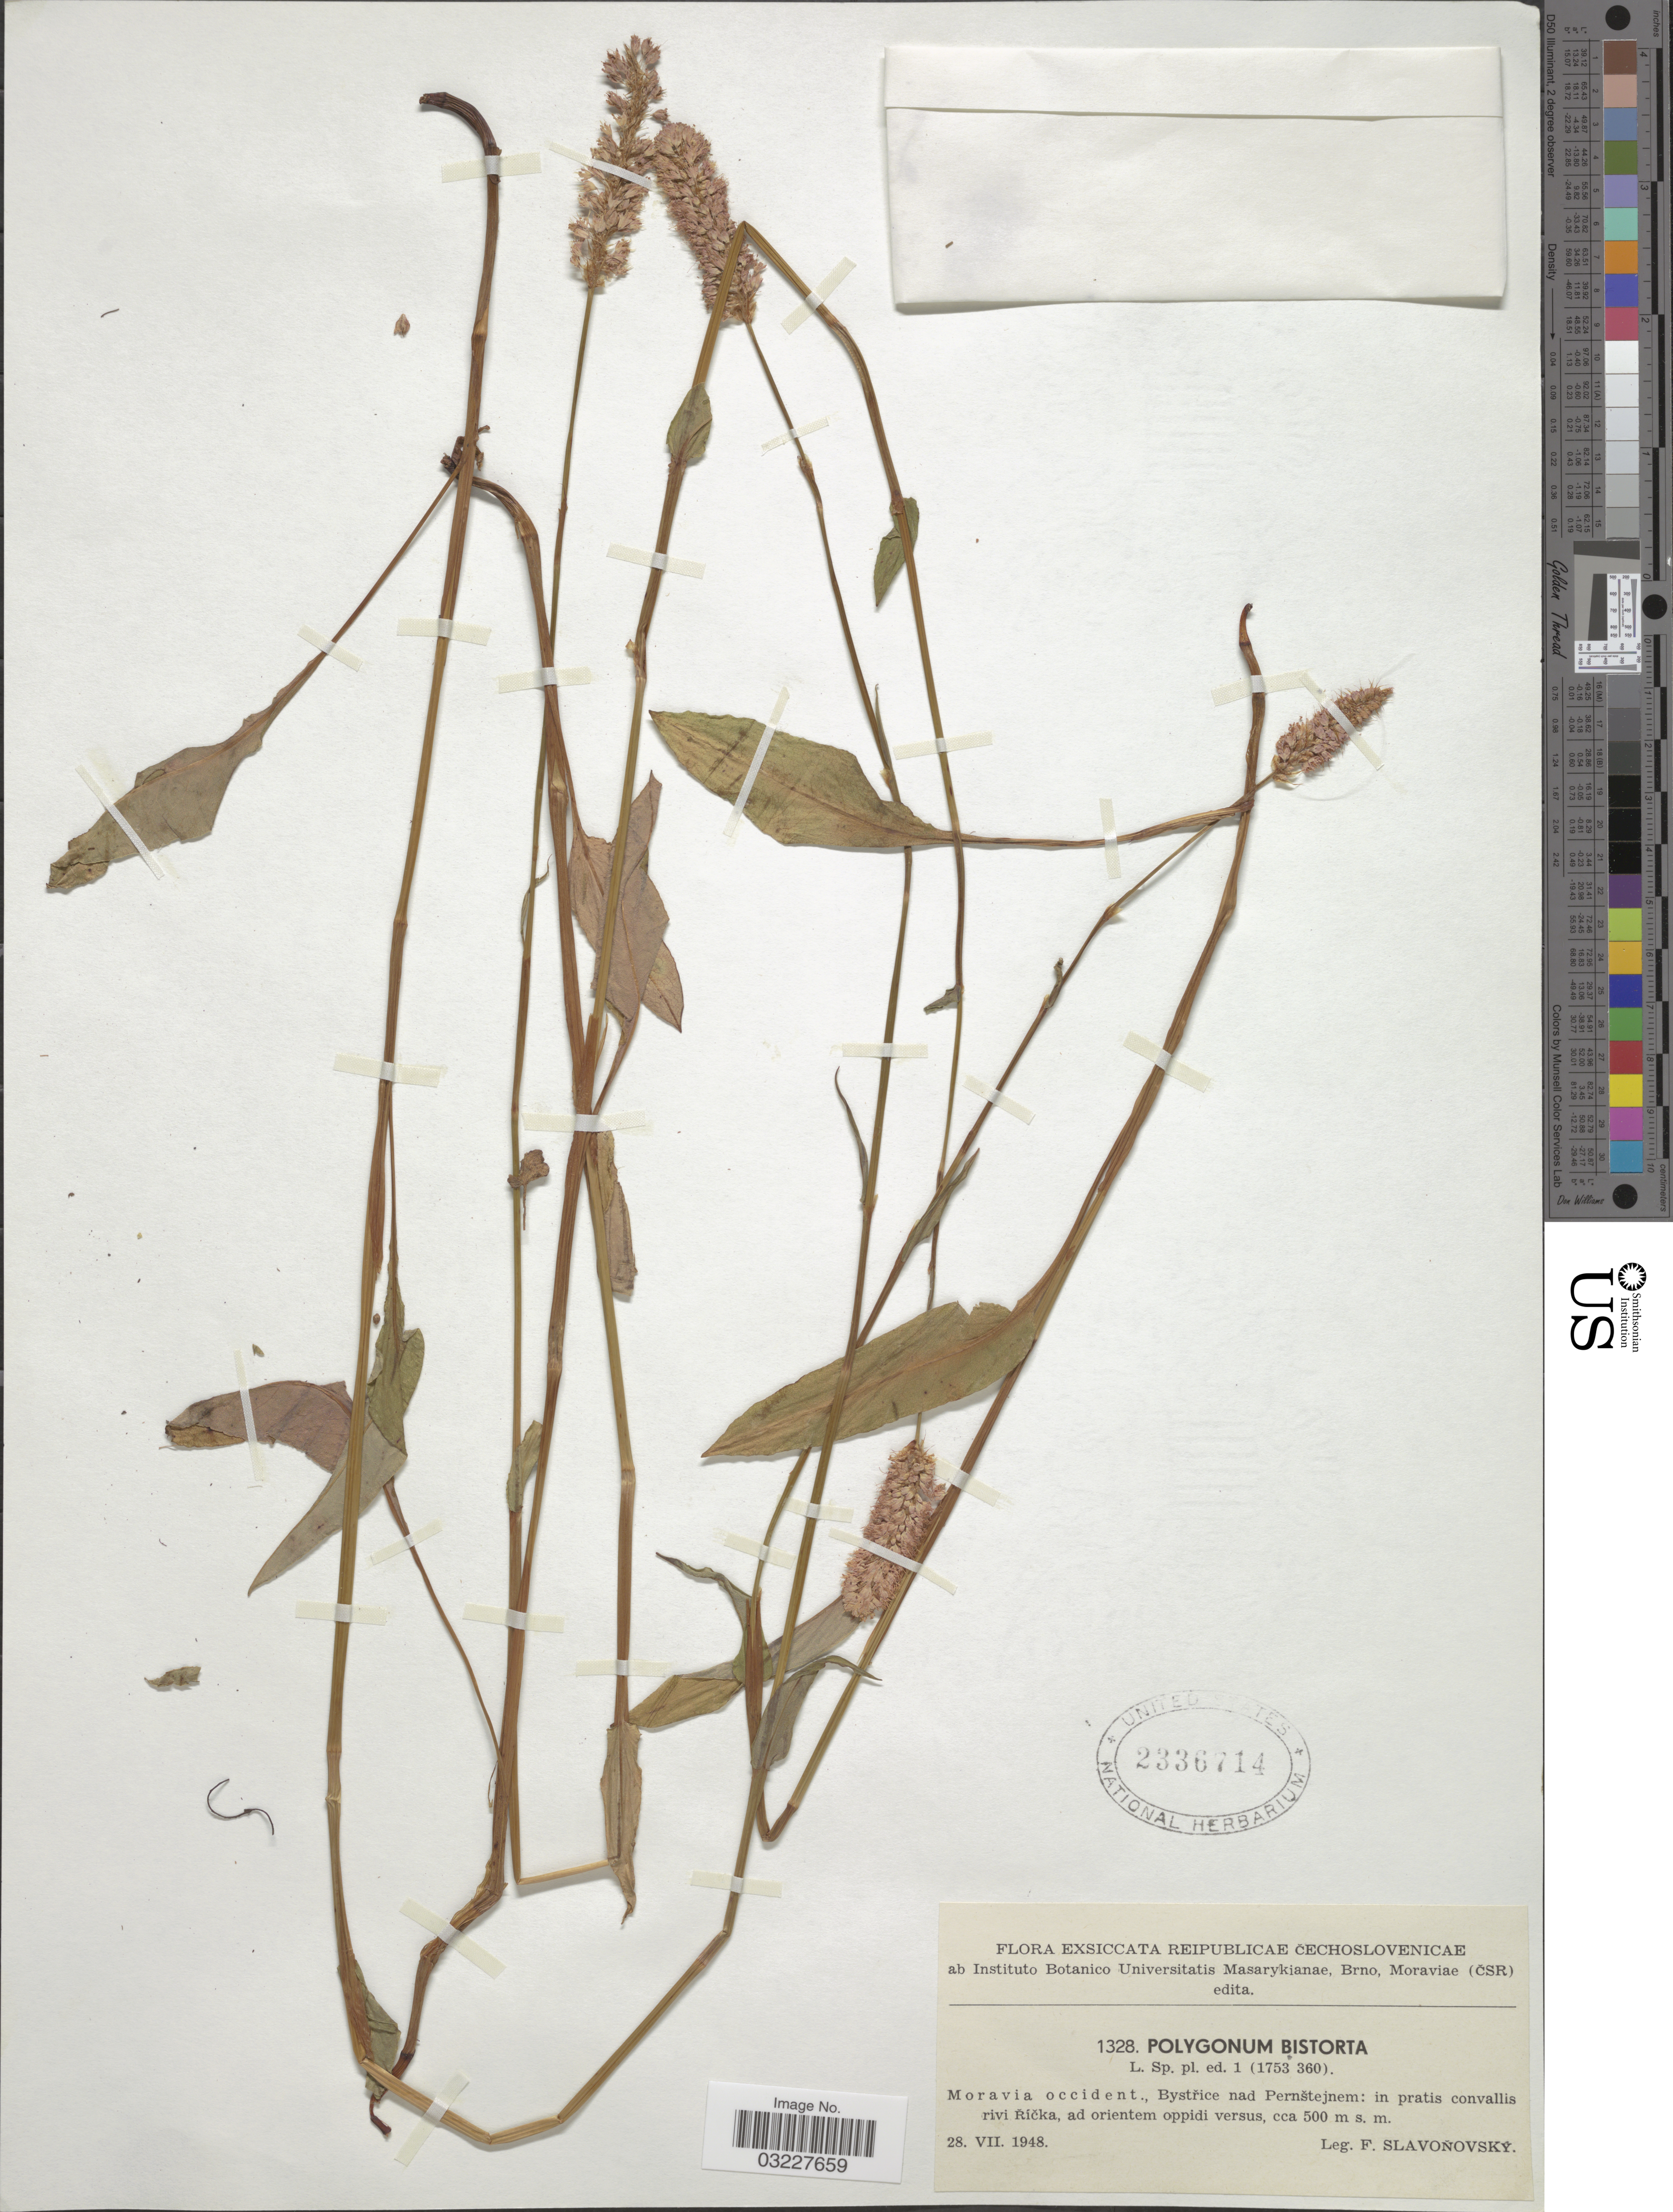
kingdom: Plantae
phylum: Tracheophyta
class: Magnoliopsida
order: Caryophyllales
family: Polygonaceae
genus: Bistorta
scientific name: Bistorta officinalis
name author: Delarbre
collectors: F. Slavonovsky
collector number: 1328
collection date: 1948-07-28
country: Czechia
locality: Reipublicae Čechoslovenicae. Moravia occident., Byřstrice nad Pernštejnem: in pratis convallis rivi Říčka.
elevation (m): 500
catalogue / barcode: US 2336714